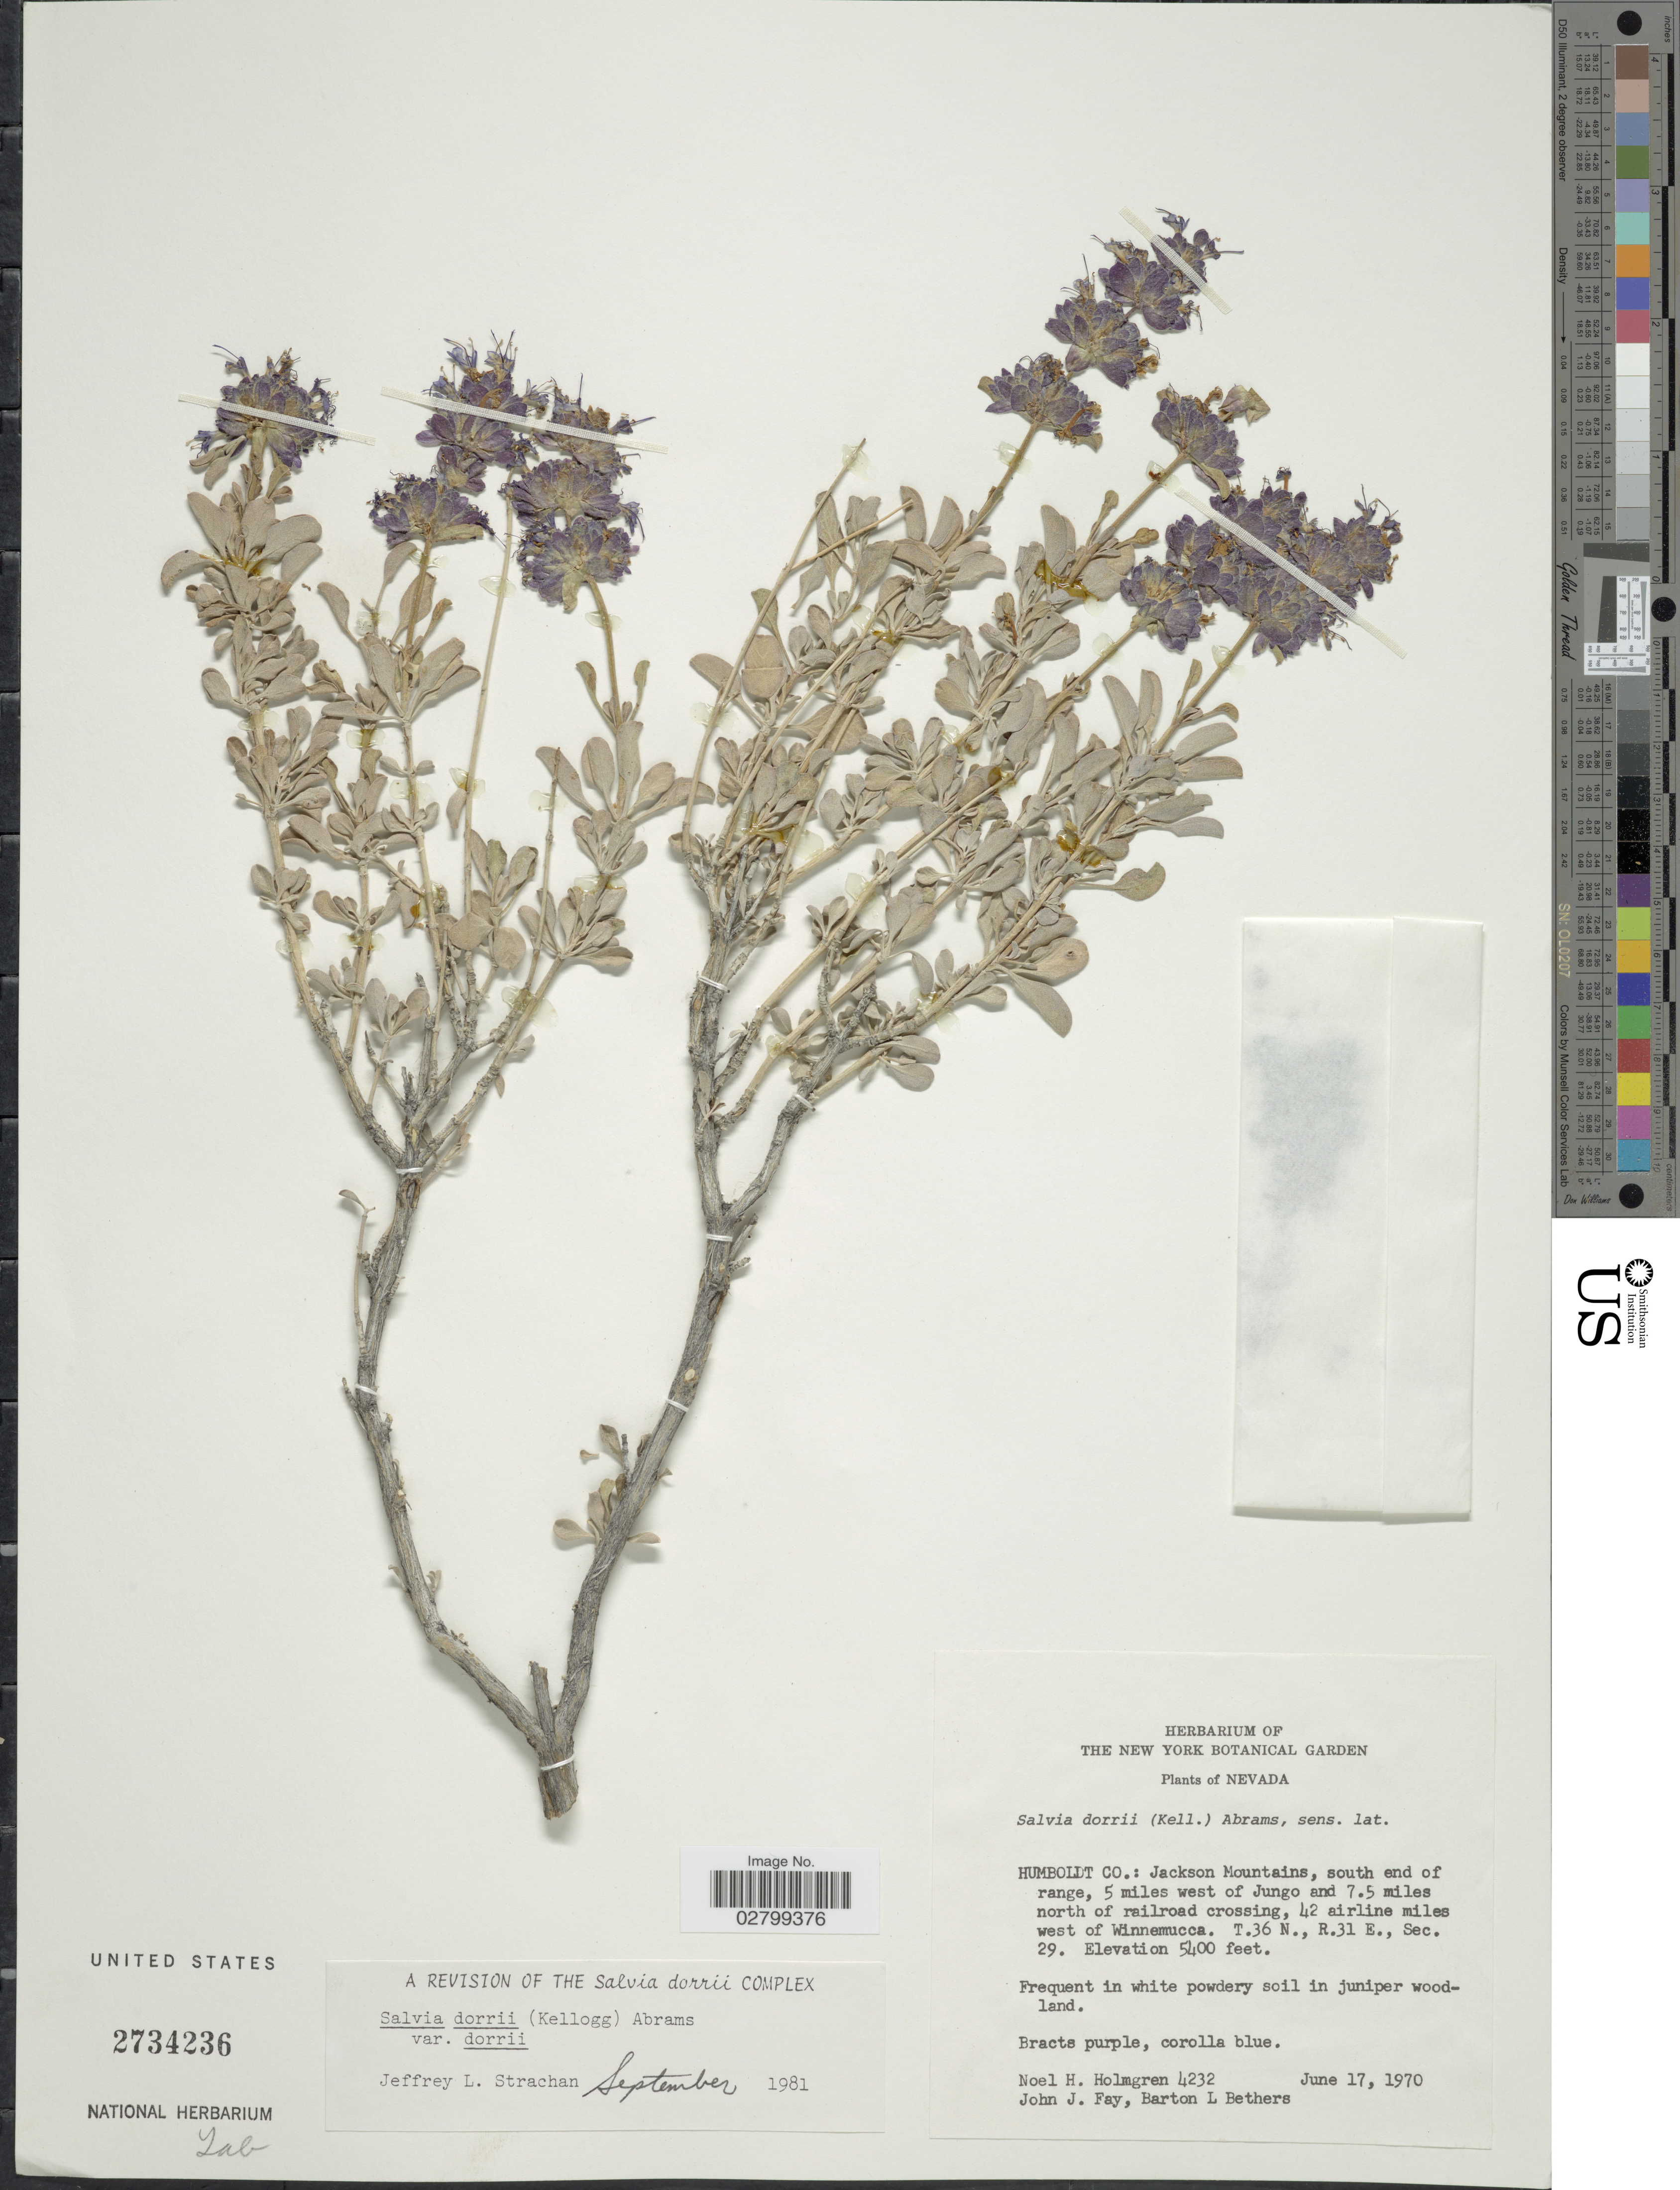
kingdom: Plantae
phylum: Tracheophyta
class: Magnoliopsida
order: Lamiales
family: Lamiaceae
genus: Salvia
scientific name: Salvia dorrii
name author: (Kellogg) Abrams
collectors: N. H. Holmgren, J. Fay & B. Bethers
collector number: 4232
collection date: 1970-06-17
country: United States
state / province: Nevada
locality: Humboldt Co.: Jackson Mountains, south end of range, 5 miles west of Jungo and 7.5 miles north of railroad crossing, 42 airline miles west of Winnemucca. T.36 N., R.31 E., Sec. 29.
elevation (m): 1646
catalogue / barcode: US 2734236